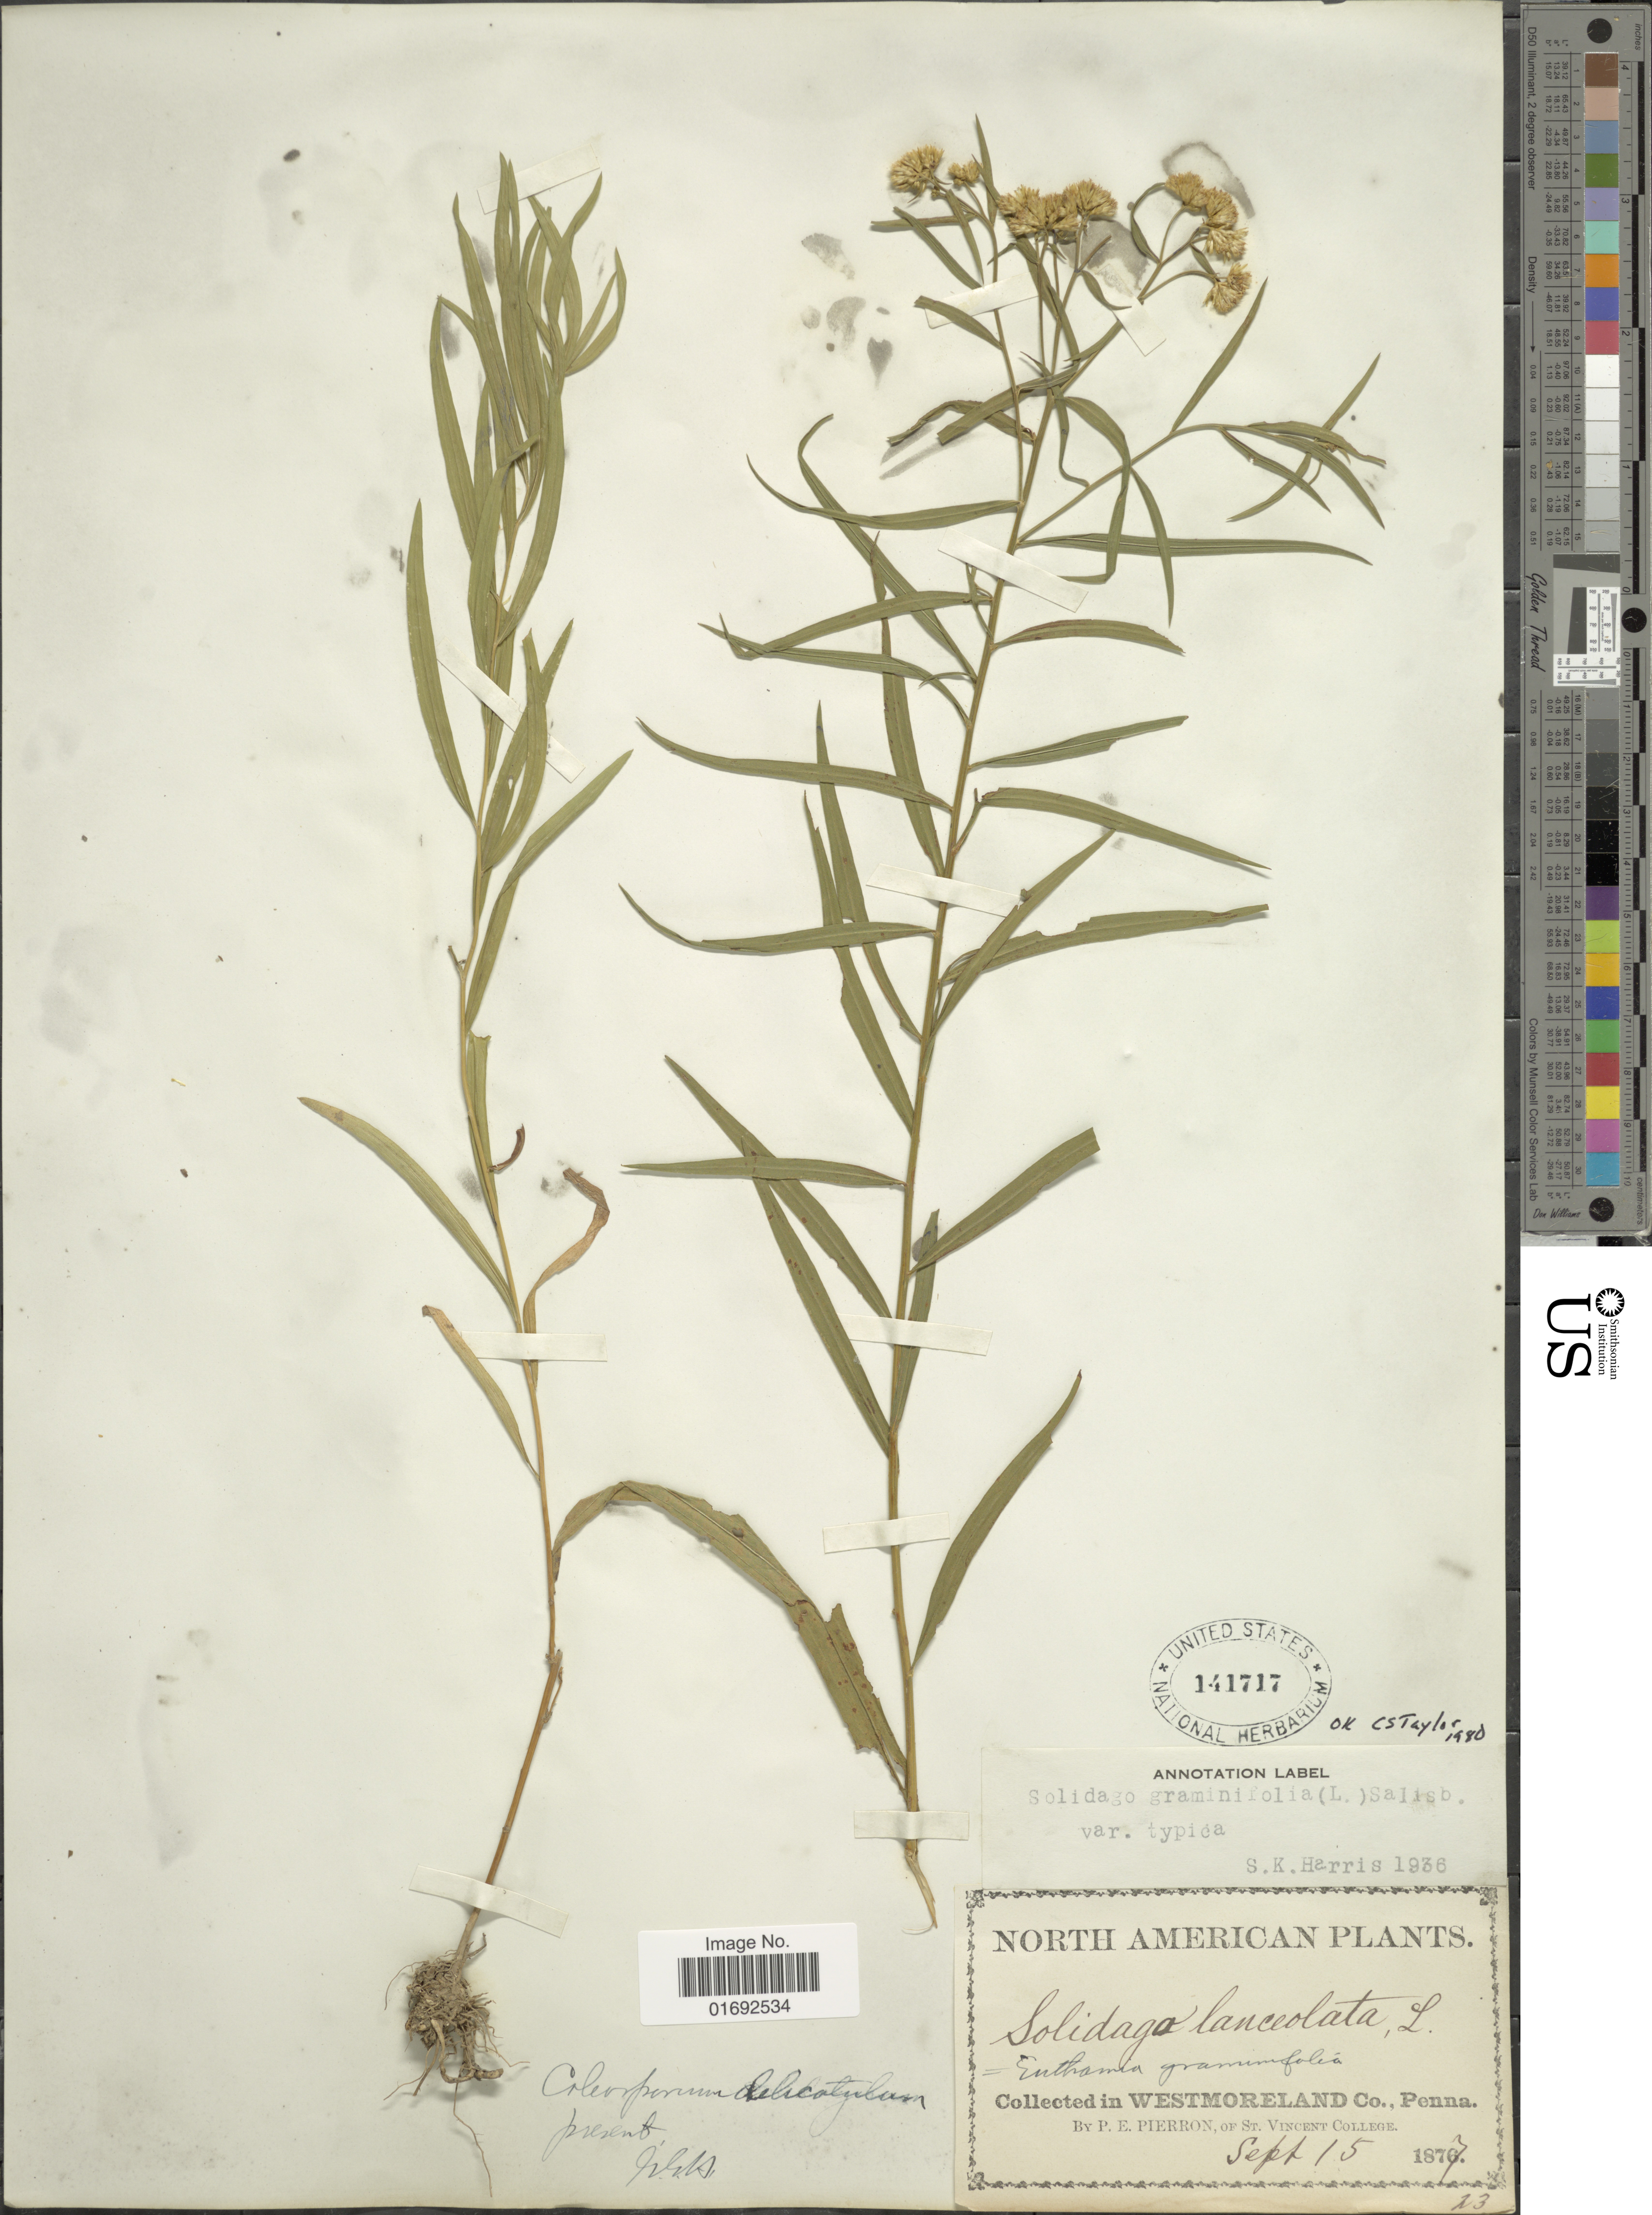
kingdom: Plantae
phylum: Tracheophyta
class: Magnoliopsida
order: Asterales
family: Asteraceae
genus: Euthamia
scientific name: Euthamia graminifolia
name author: (L.) Nutt.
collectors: P. Pierron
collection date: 1877-09-15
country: United States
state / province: Pennsylvania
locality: Westmoreland Co.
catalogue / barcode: US 141717